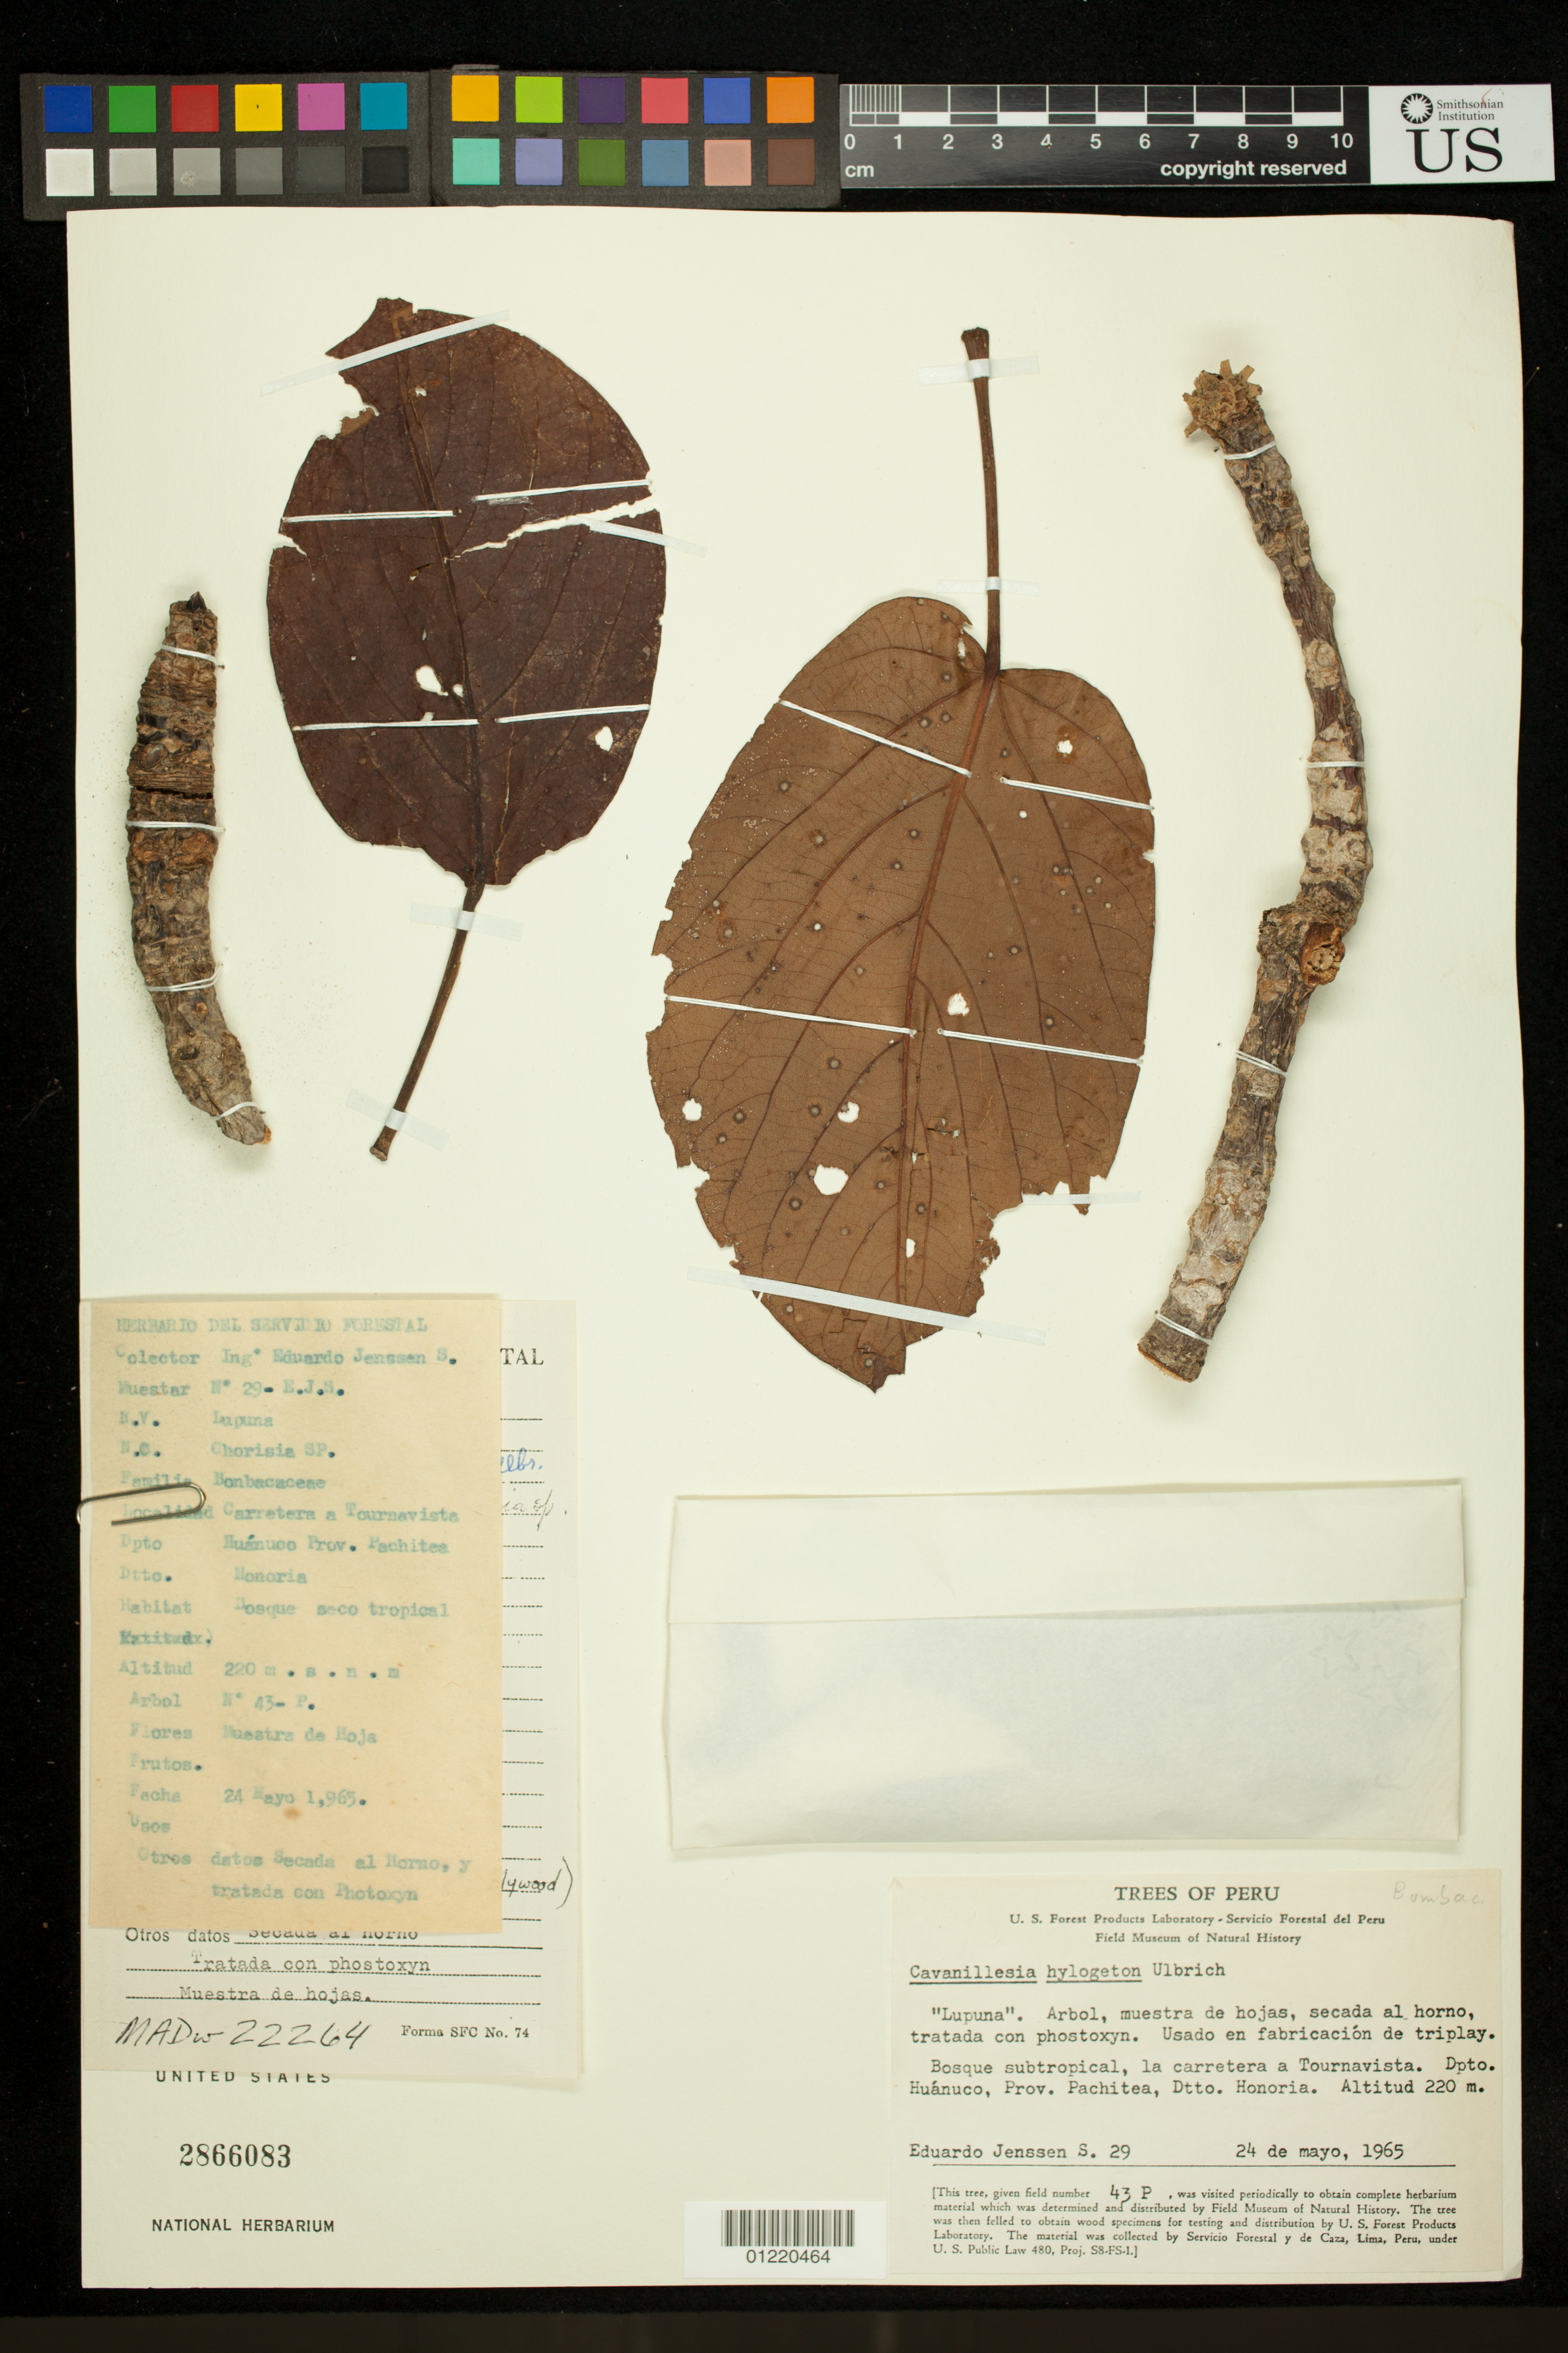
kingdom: Plantae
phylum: Tracheophyta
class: Magnoliopsida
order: Malvales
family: Malvaceae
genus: Cavanillesia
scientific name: Cavanillesia hylogeiton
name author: Ulbr.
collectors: E. Jenssen S.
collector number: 29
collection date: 1965-05-24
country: Peru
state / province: Huánuco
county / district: Pachitea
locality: Dtto. Honoria, Carretera a Tournavista.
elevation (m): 220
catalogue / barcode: US 2866083